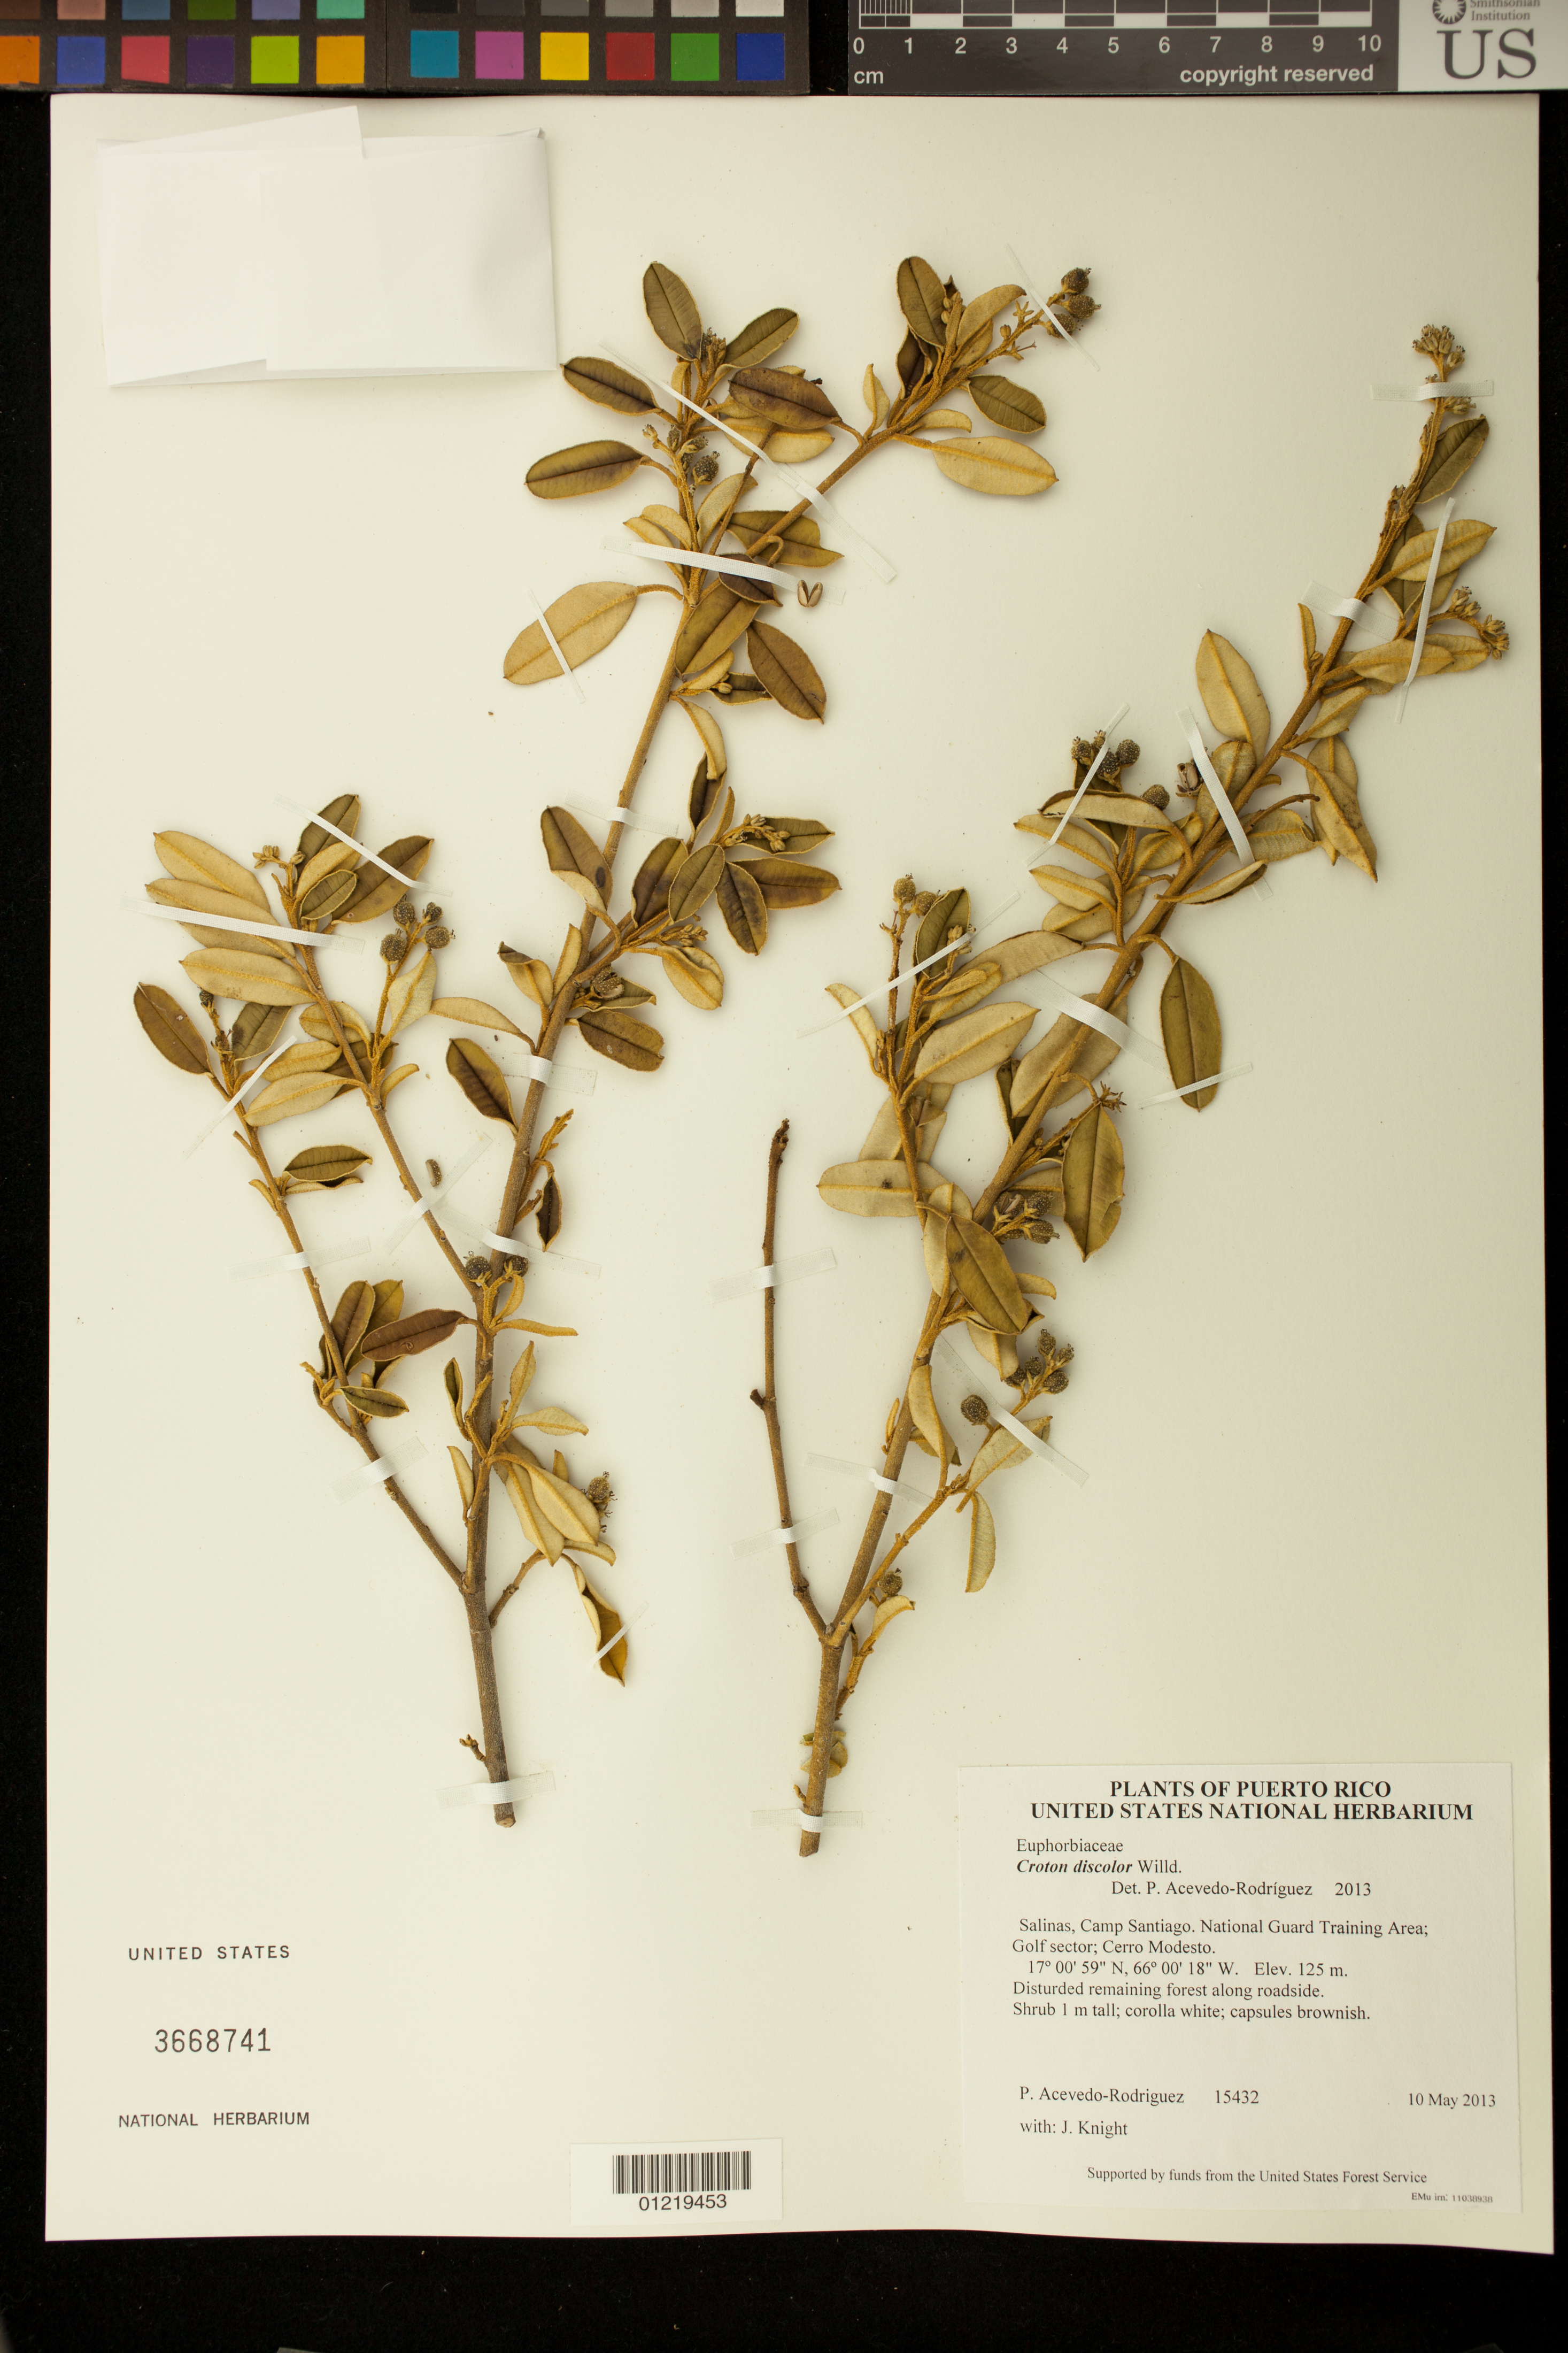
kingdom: Plantae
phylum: Tracheophyta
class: Magnoliopsida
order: Malpighiales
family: Euphorbiaceae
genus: Croton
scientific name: Croton discolor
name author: Willd.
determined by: Acevedo-Rodríguez, P., (BOT), Smithsonian Institution - National Museum of Natural History (UNITED STATES)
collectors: P. Acevedo-Rodr. & J. Knight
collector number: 15432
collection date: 2013-05-10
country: Puerto Rico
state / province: Salinas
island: Puerto Rico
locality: Camp Santiago. National Guard Training Area; Golf sector; Cerro Modesto.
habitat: Disturded remaining forest along roadside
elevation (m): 125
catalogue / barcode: US 3668741